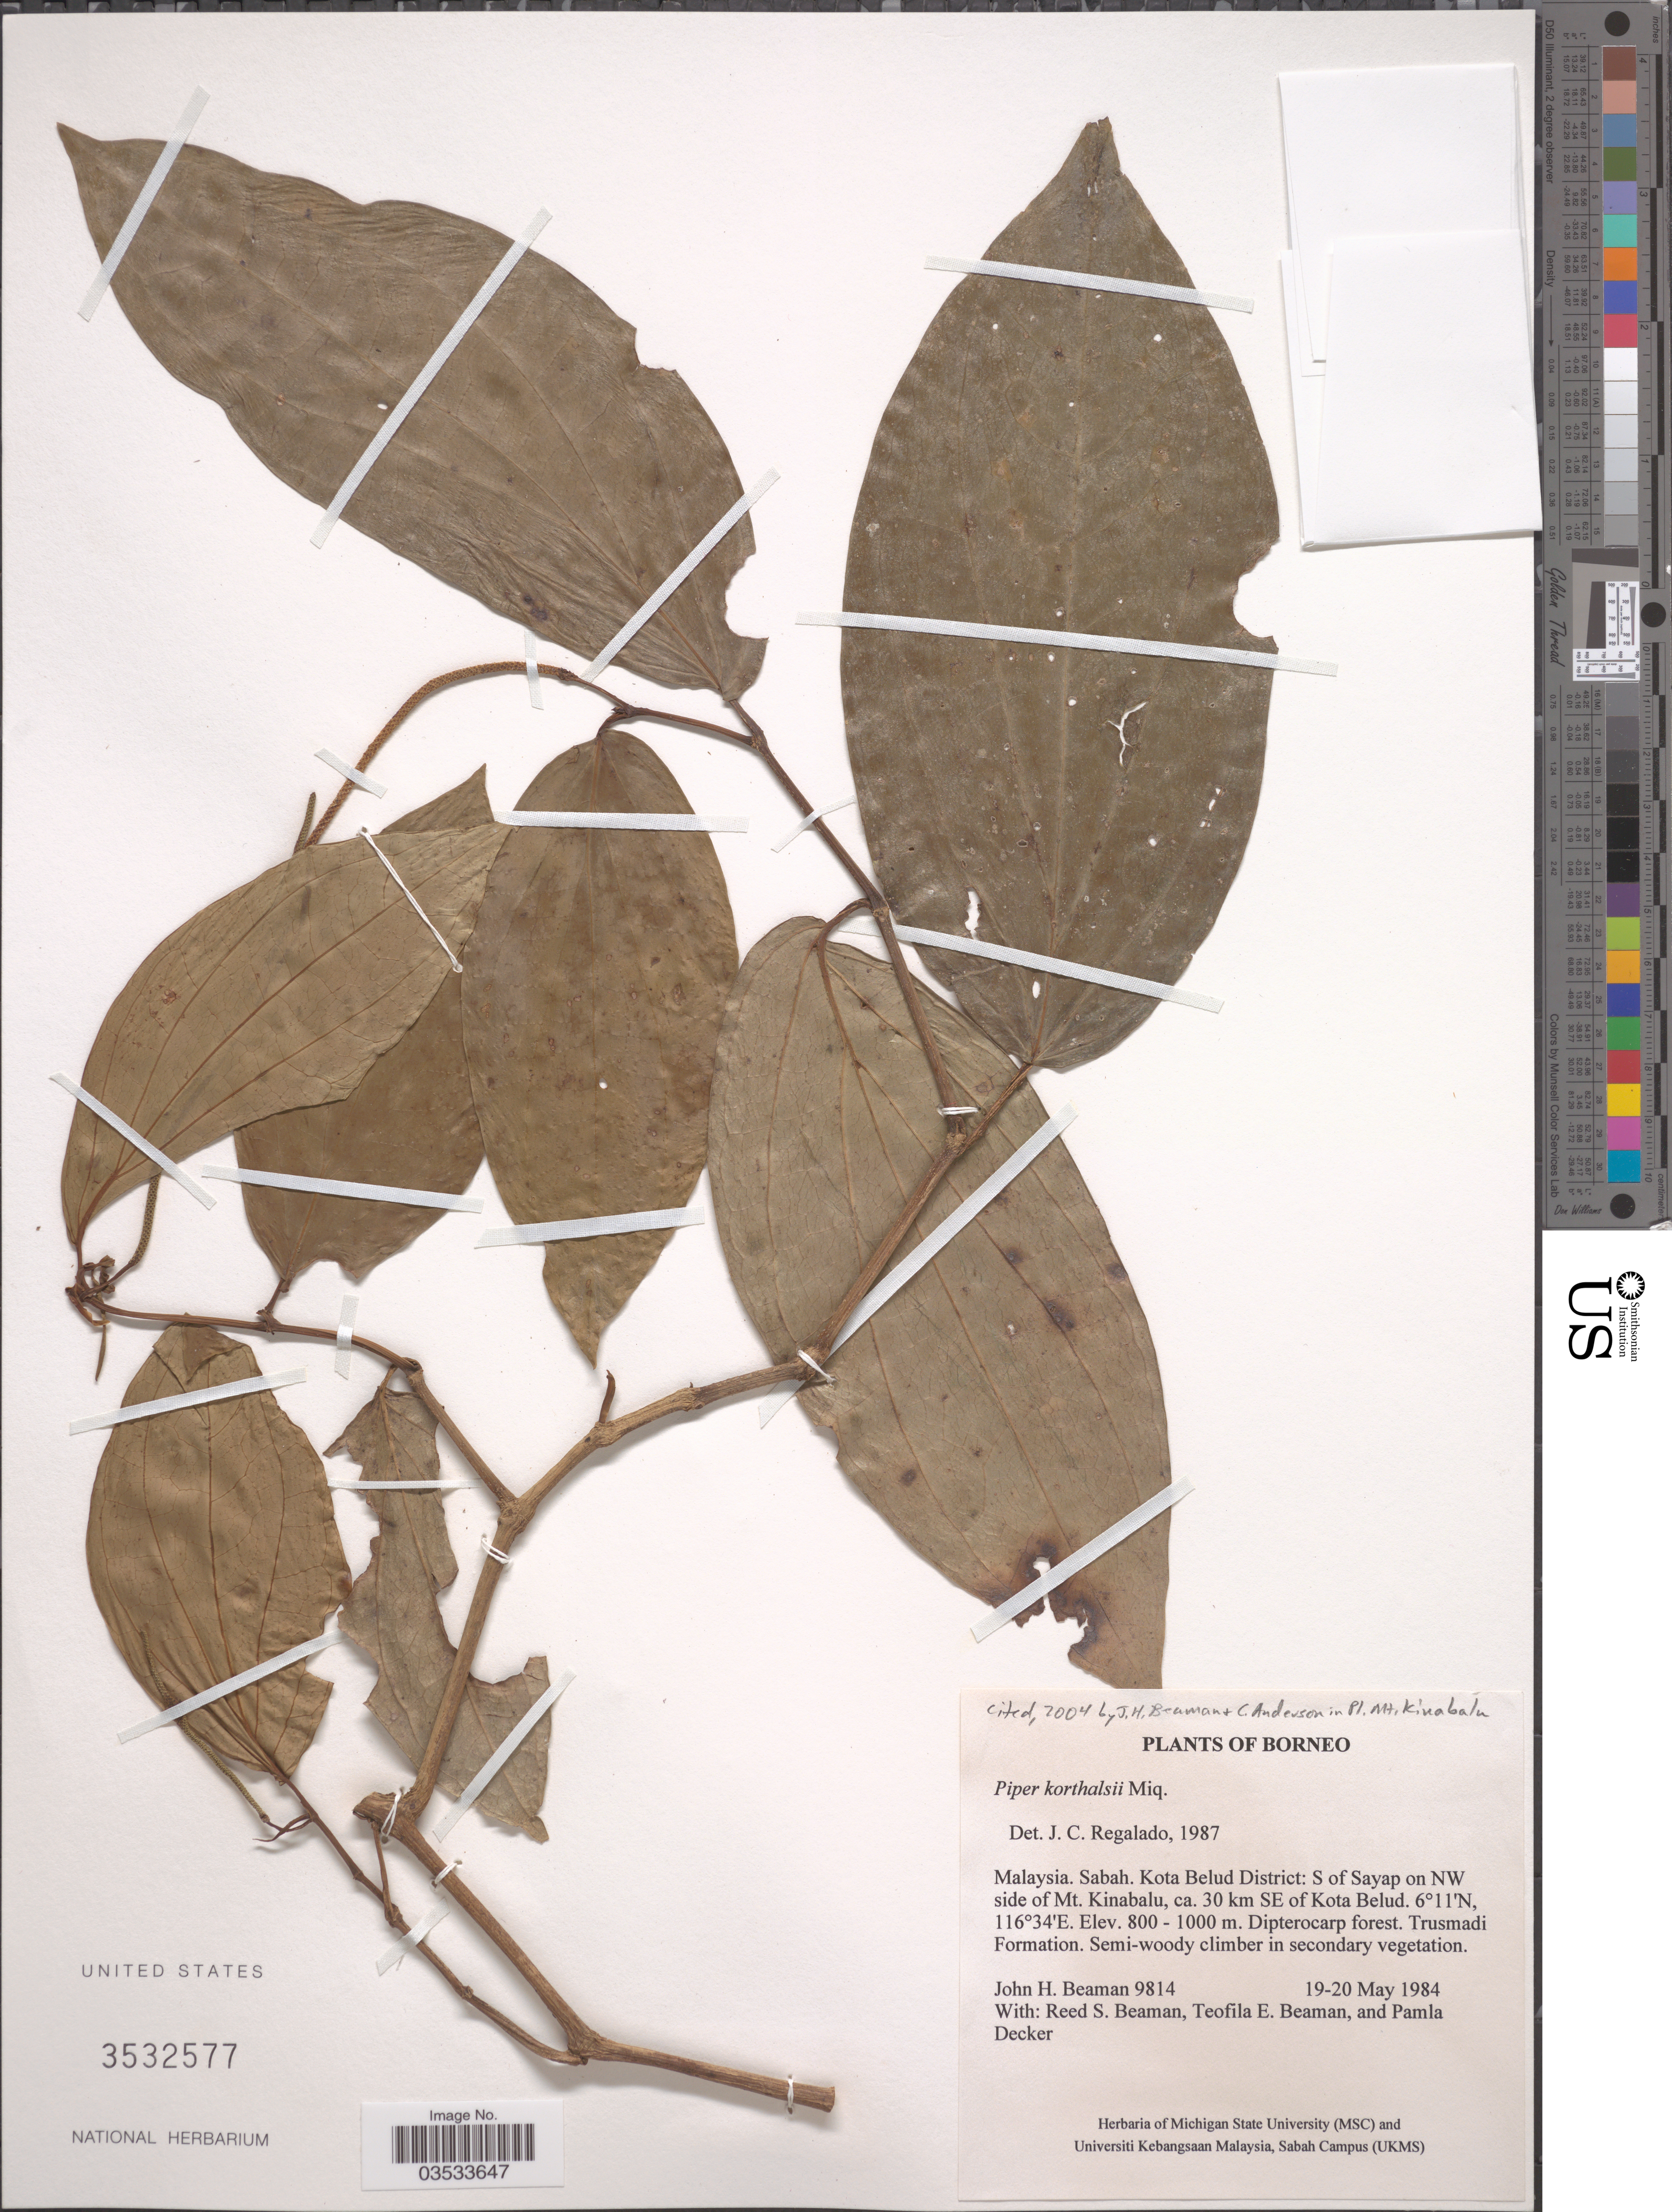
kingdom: Plantae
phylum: Tracheophyta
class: Magnoliopsida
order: Piperales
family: Piperaceae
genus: Piper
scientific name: Piper korthalsii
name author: Blume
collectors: J. H. Beaman, R. S. Beaman, T. E. Beaman & P. Decker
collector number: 9814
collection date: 1984-05-19/1984-05-20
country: Malaysia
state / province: Sabah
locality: Borneo. Kota Belud District: S of Sayap on NW side of Mt. Kinabalu, ca. 30 km SE of Kota Belud. Trusmadi Formation.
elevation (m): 800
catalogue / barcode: US 3532577